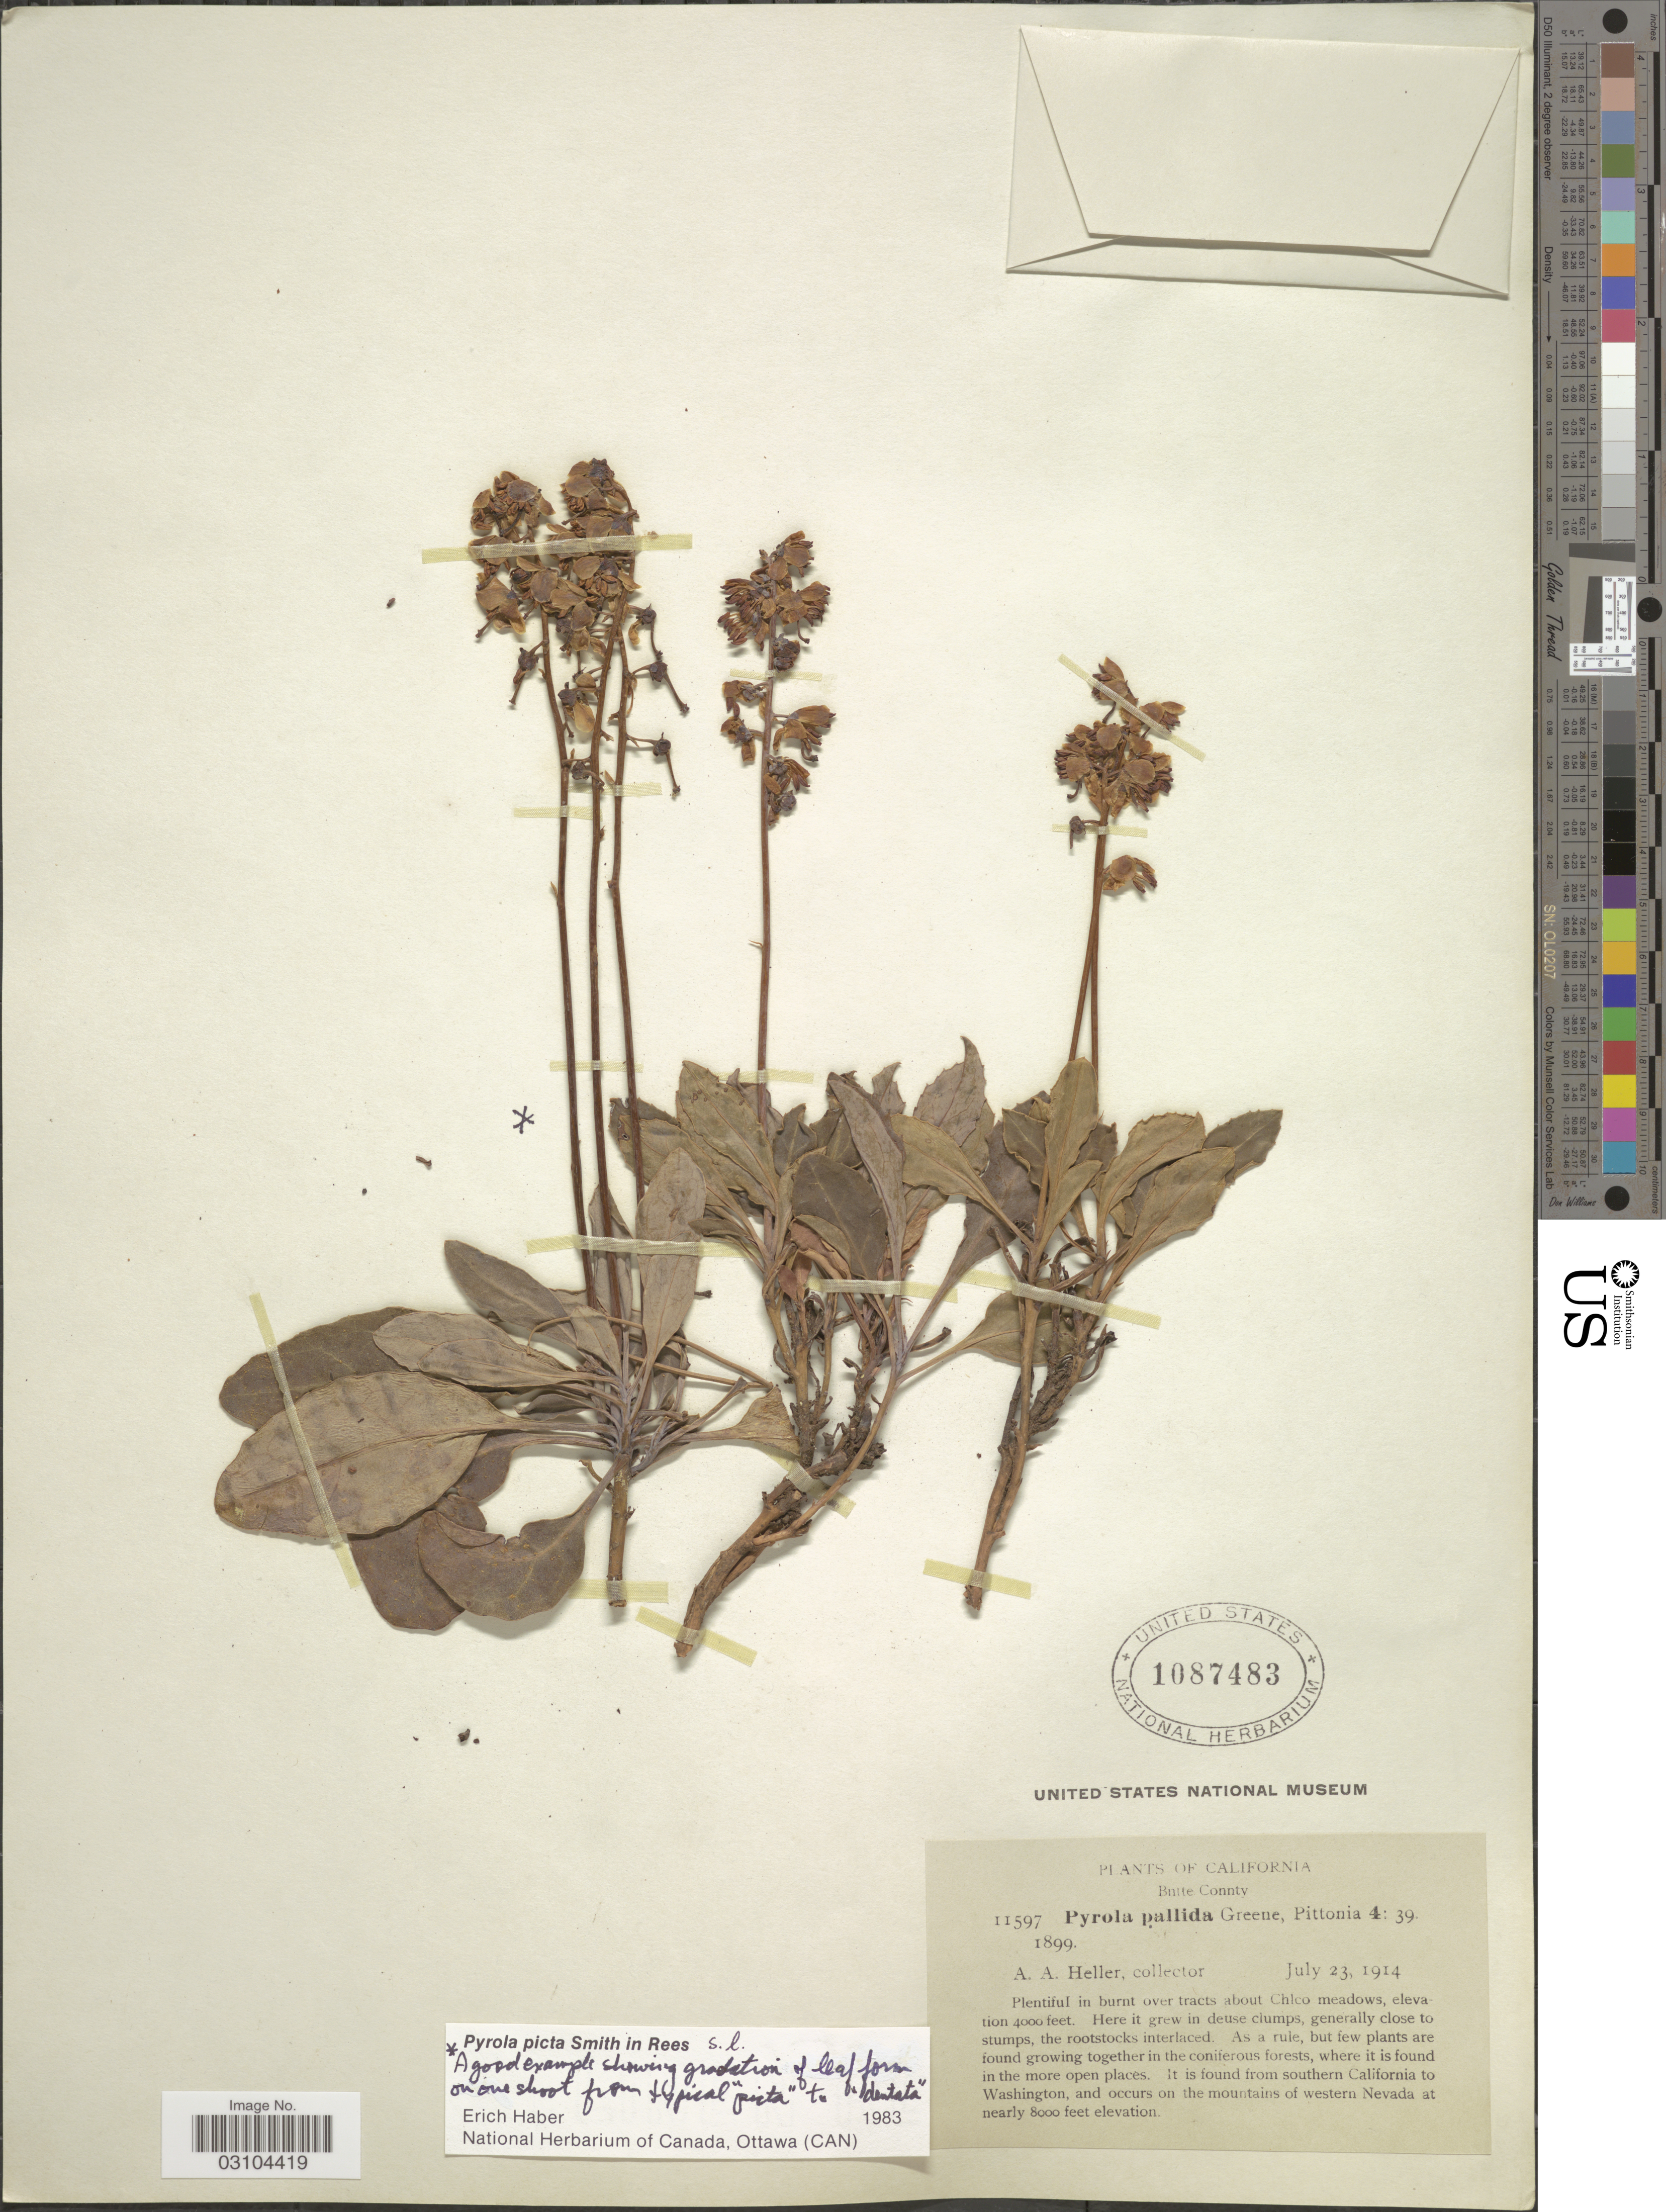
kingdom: Plantae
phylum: Tracheophyta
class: Magnoliopsida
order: Ericales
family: Ericaceae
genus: Pyrola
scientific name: Pyrola picta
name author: Sm. in Rees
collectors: A. A. Heller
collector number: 11597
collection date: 1914-07-23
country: United States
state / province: California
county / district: Butte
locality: Butte County, Plentiful in burnt over tracts about Chico meadows.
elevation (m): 1219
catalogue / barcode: US 1087483